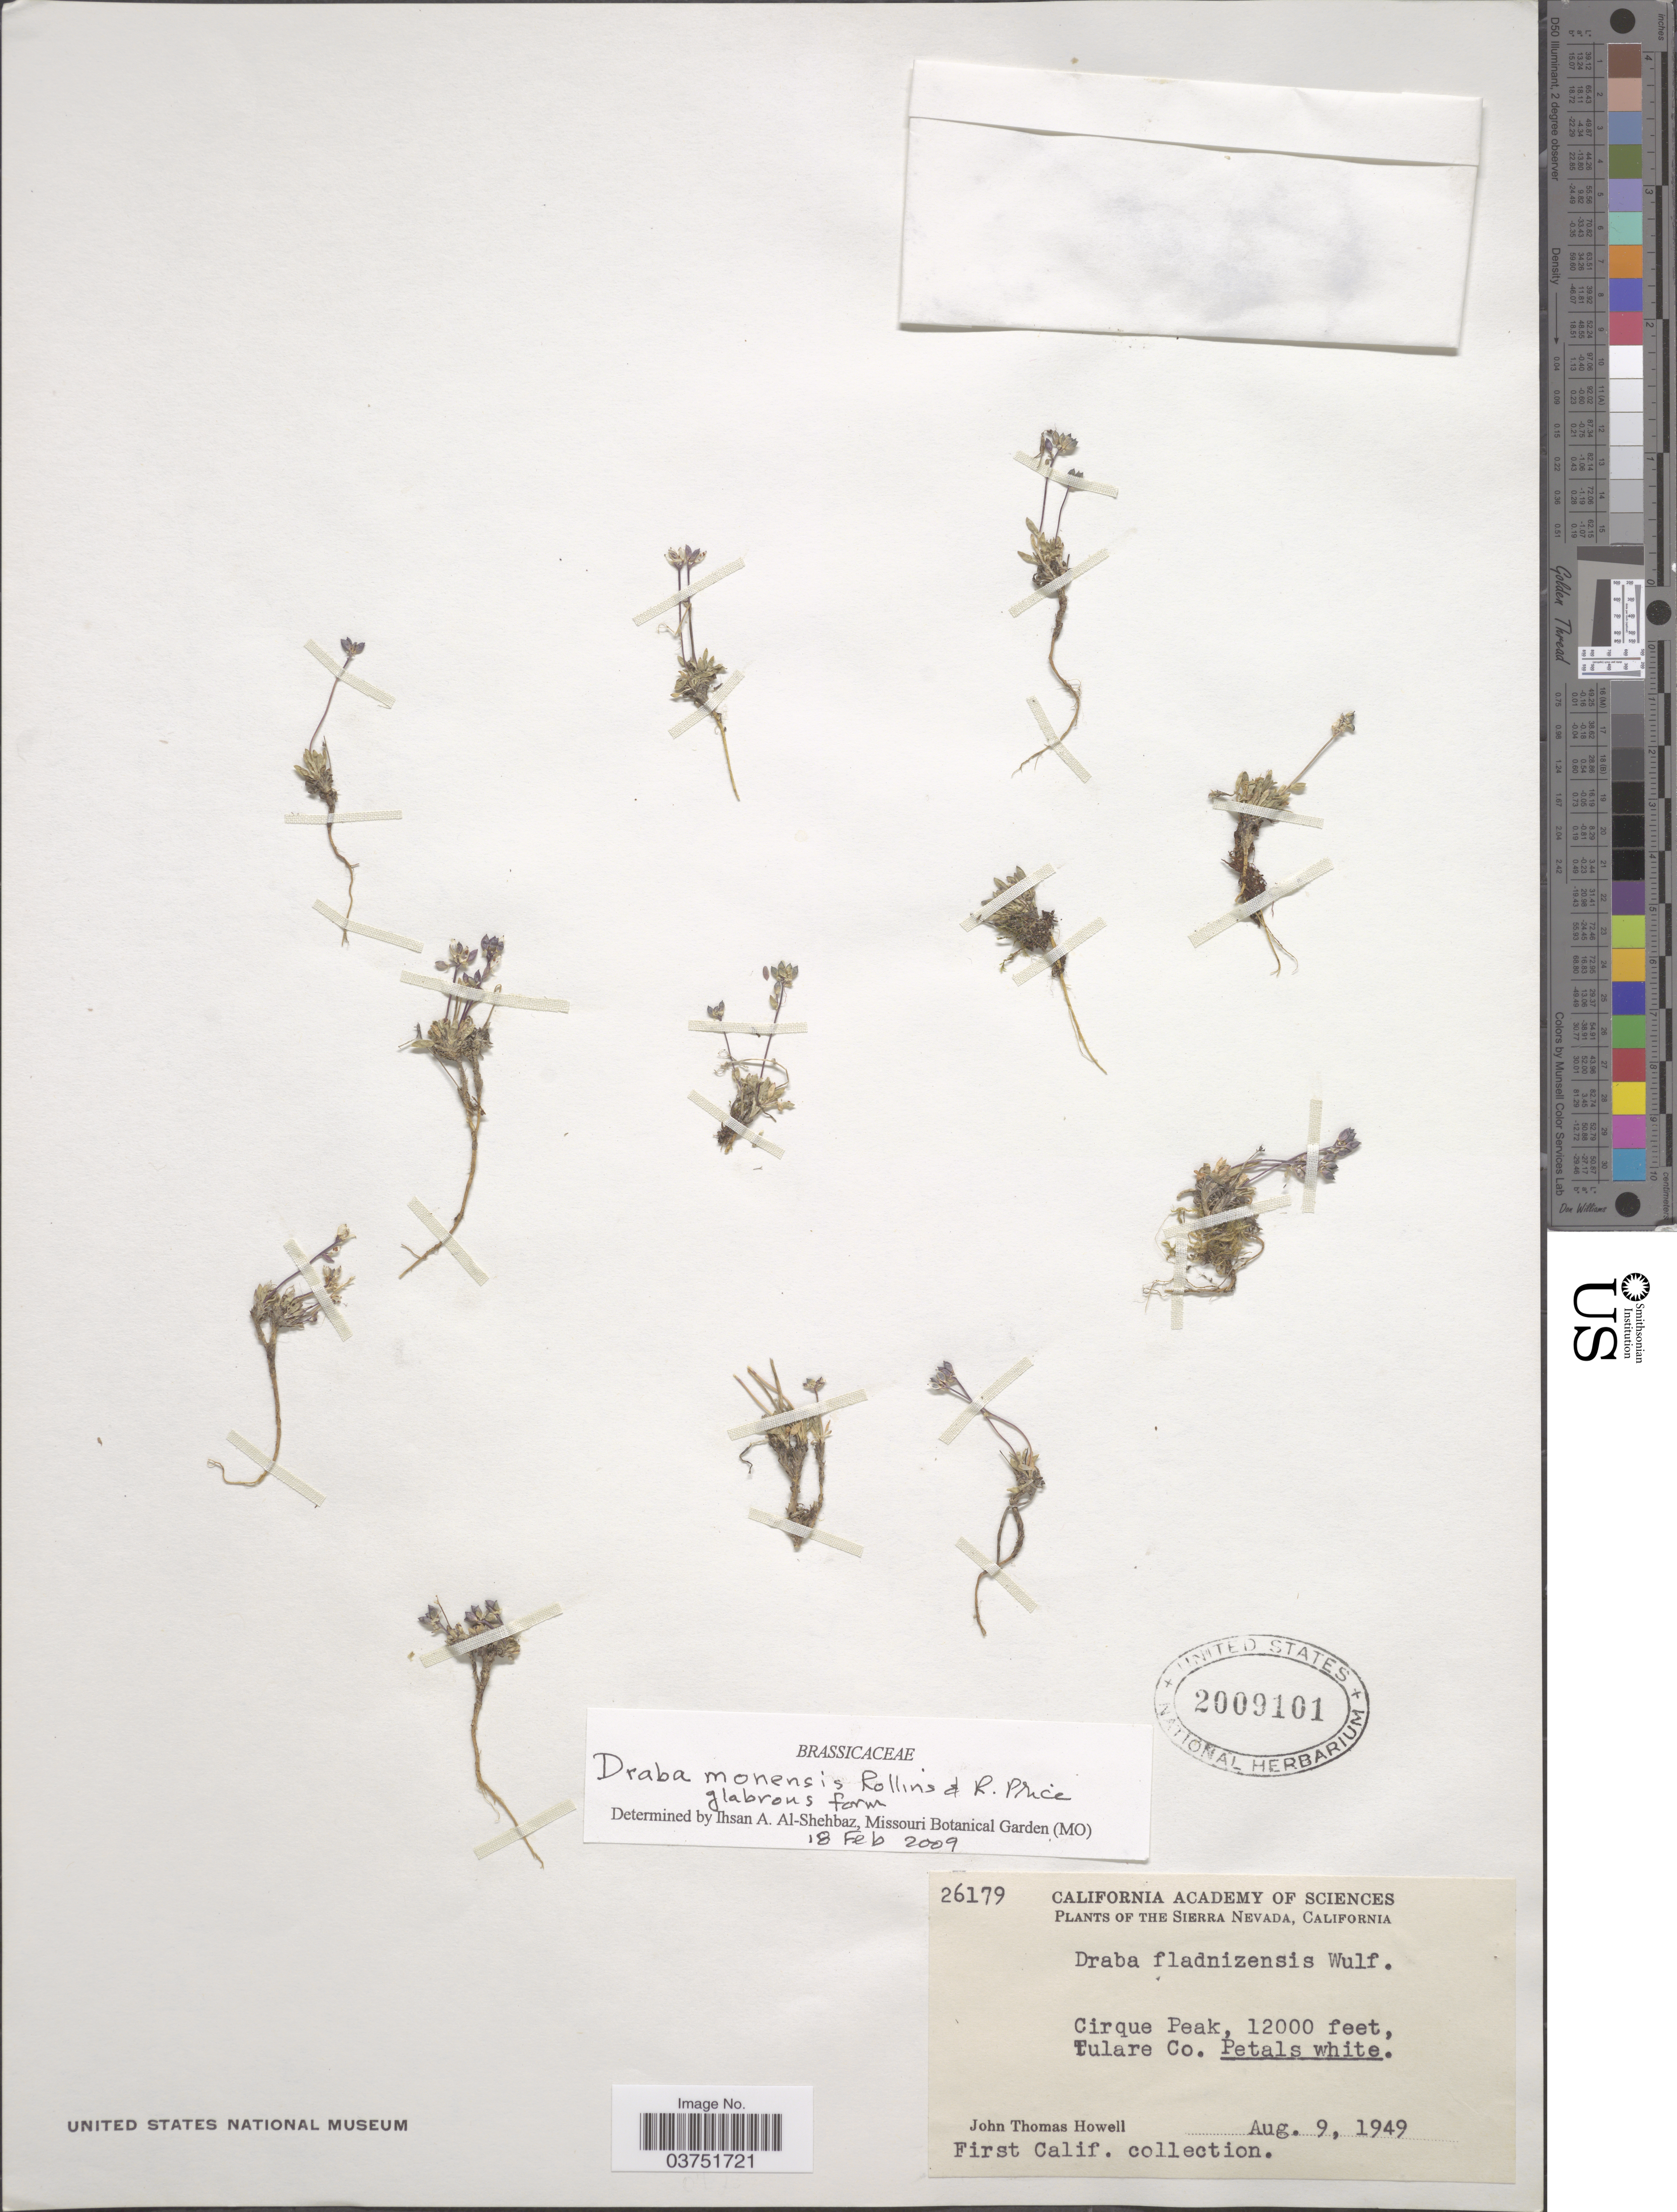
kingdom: Plantae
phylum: Tracheophyta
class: Magnoliopsida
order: Brassicales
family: Brassicaceae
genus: Draba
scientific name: Draba monoensis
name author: Rollins & R.A. Price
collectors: J. T. Howell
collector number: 26179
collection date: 1949-08-09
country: United States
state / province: California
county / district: Tulare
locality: Sierra Nevada. Cirque Peak. Tulare Co.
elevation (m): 3658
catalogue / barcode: US 2009101